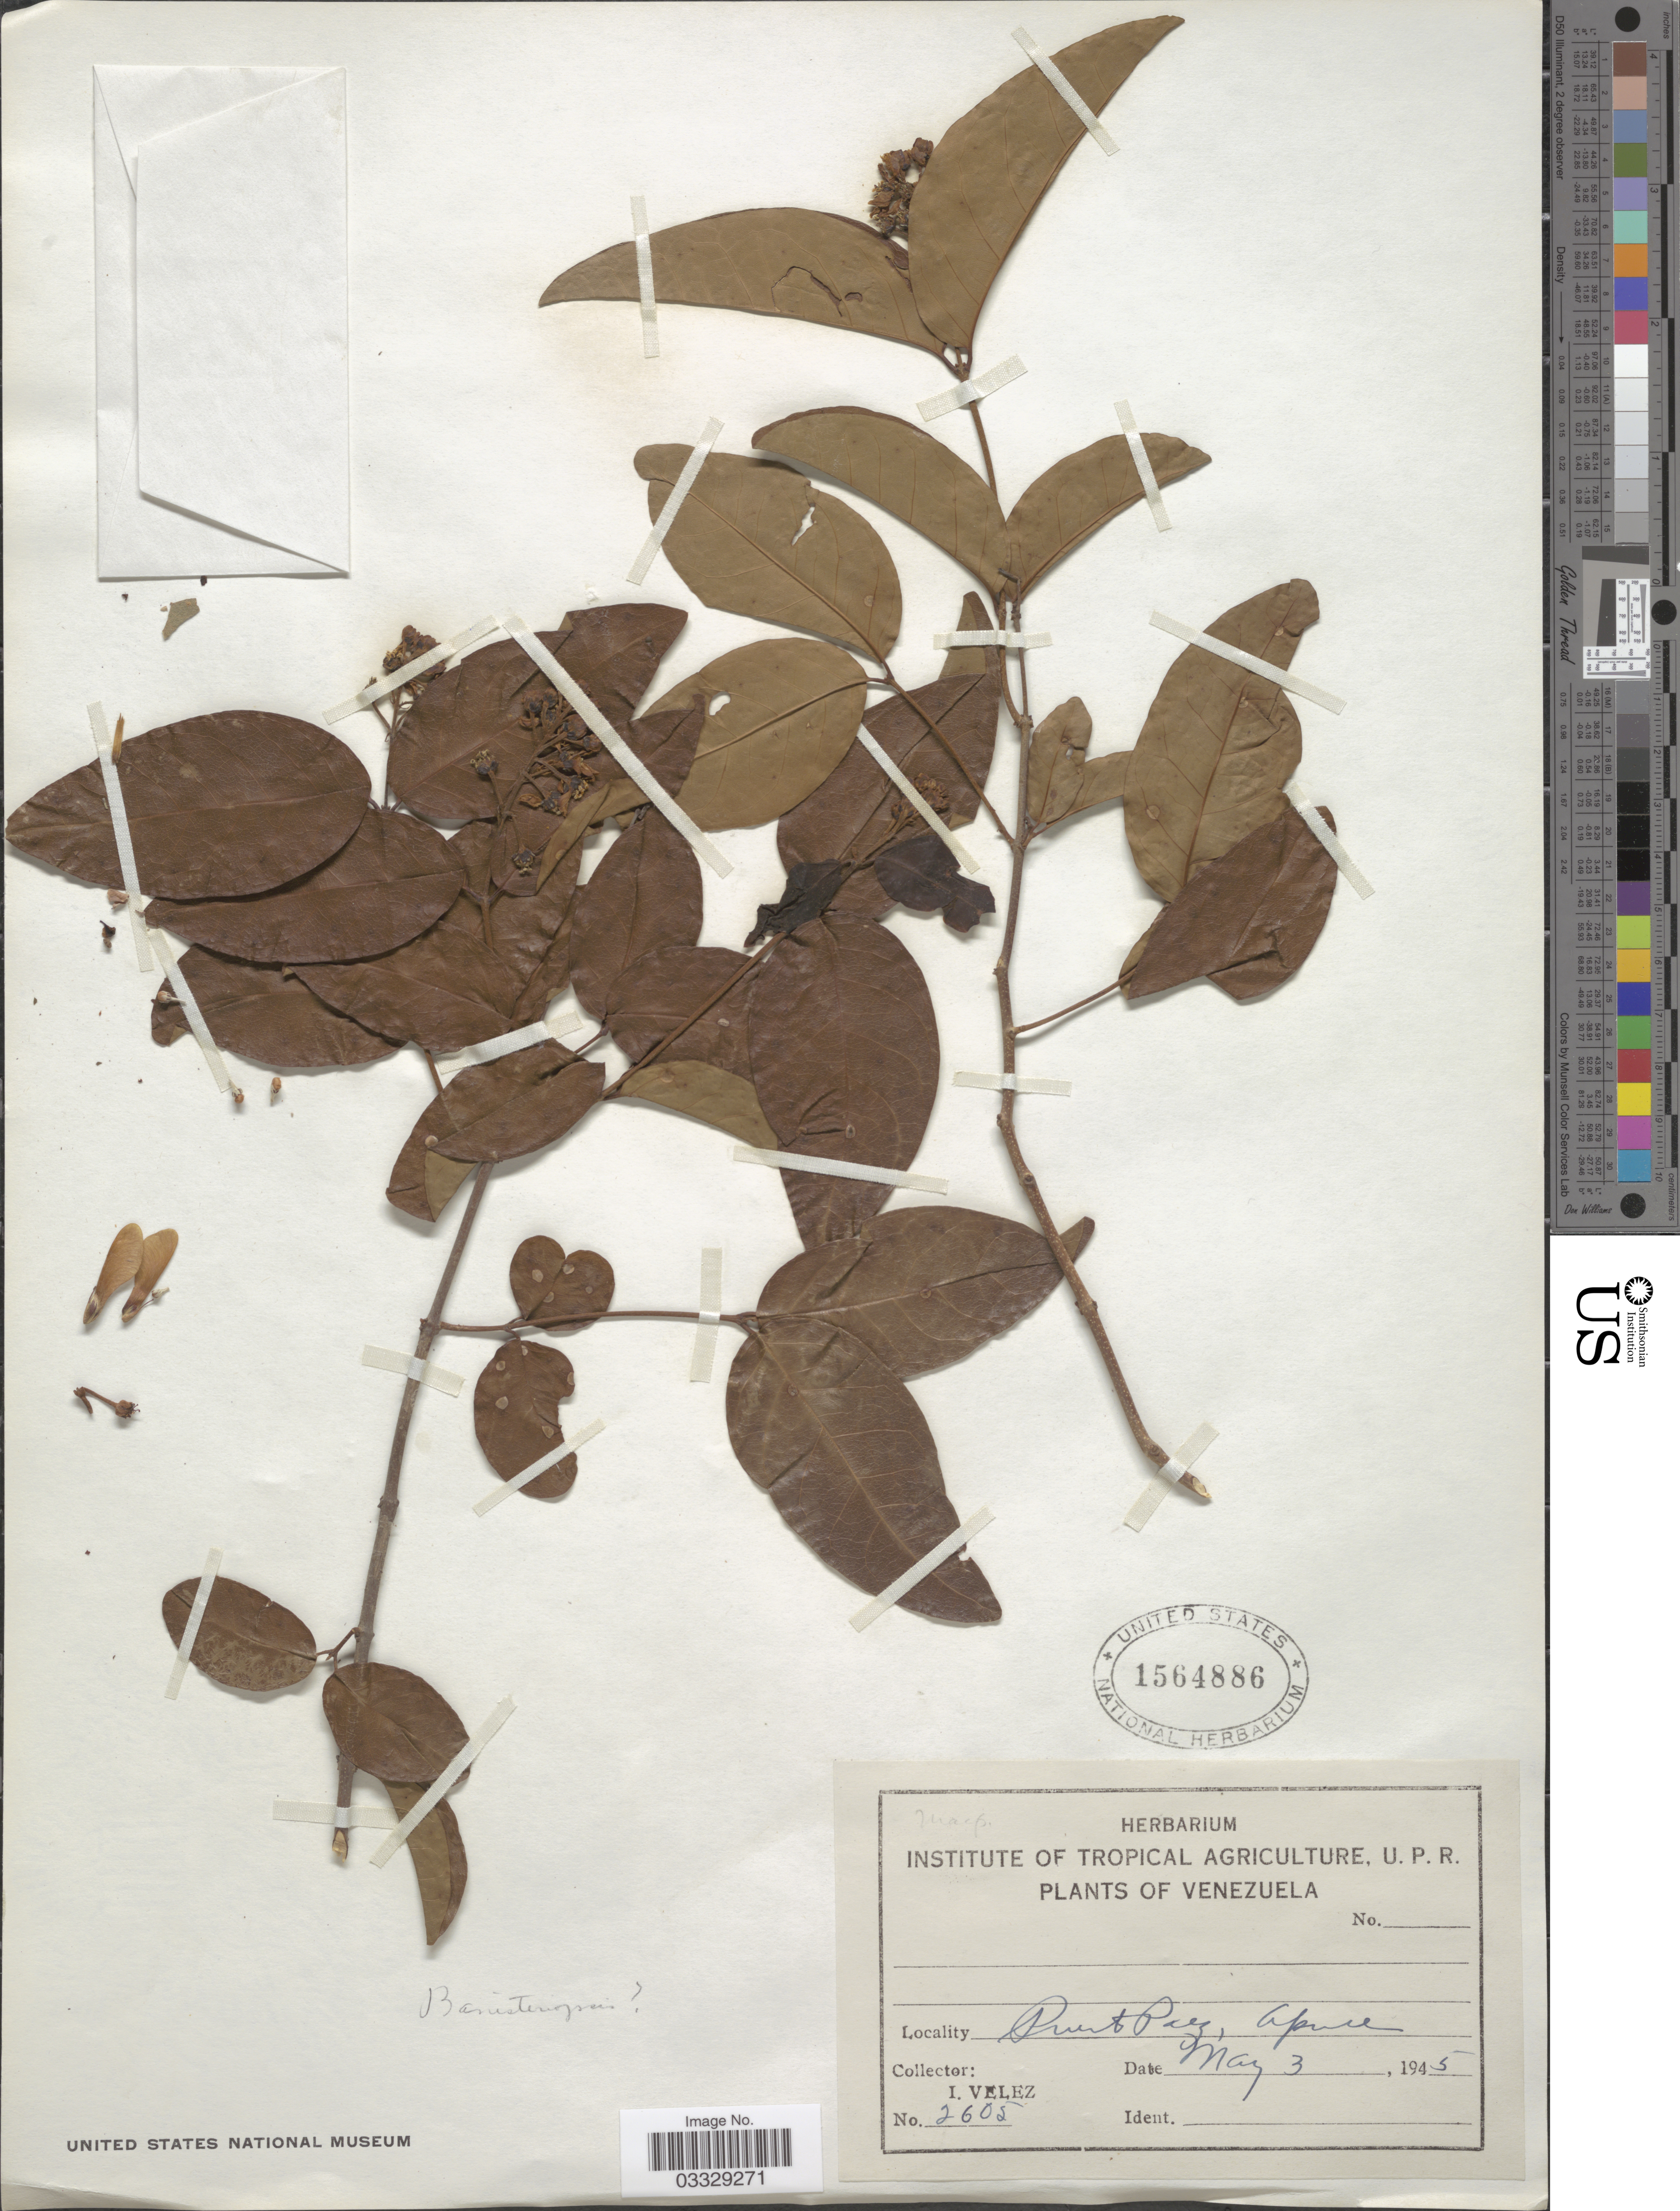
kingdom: Plantae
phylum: Tracheophyta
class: Magnoliopsida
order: Malpighiales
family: Malpighiaceae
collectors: I. Velez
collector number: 2605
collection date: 1945-05-03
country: Venezuela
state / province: Apure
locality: Puerto Paez.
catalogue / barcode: US 1564886